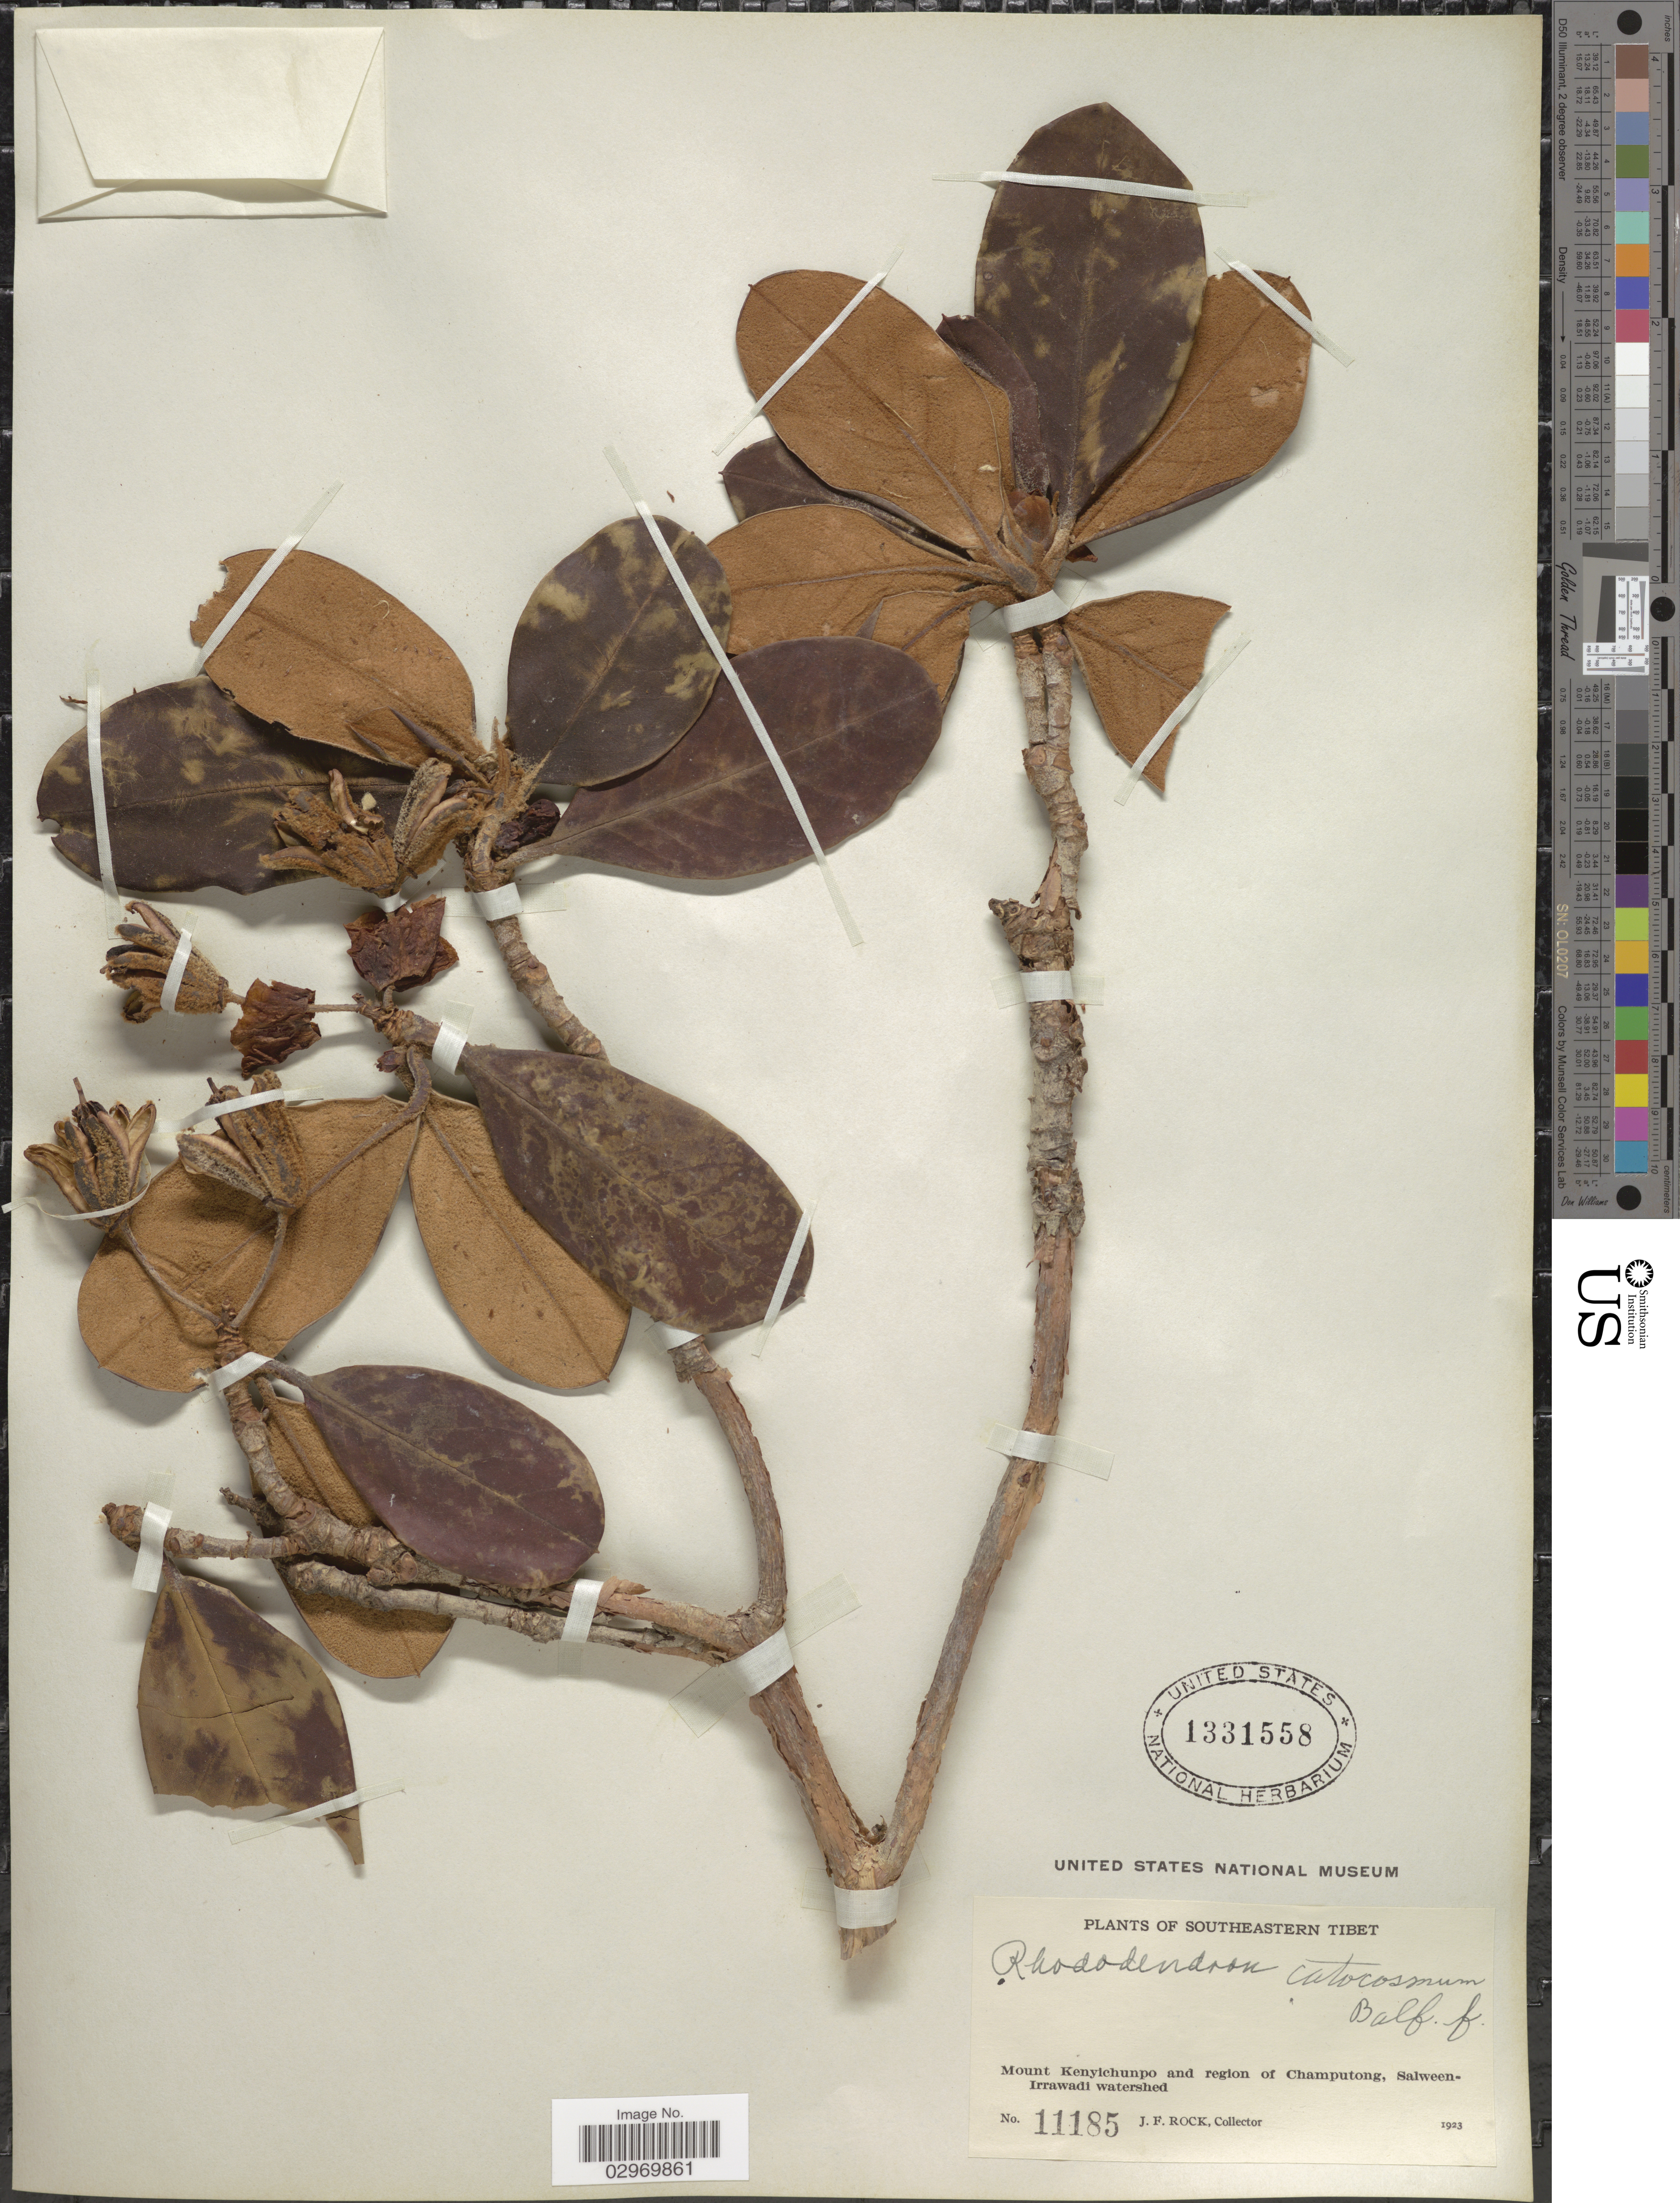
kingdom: Plantae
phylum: Tracheophyta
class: Magnoliopsida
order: Ericales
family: Ericaceae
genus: Rhododendron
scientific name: Rhododendron catacosmum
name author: Balf. f. ex Tagg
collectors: J. Rock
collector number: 11185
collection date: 1923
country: China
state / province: Xizang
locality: Southeastern Tibet. Mount Kenyichunpo and region of Champutong, Salween-Irrawadi watershed.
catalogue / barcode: US 1331558